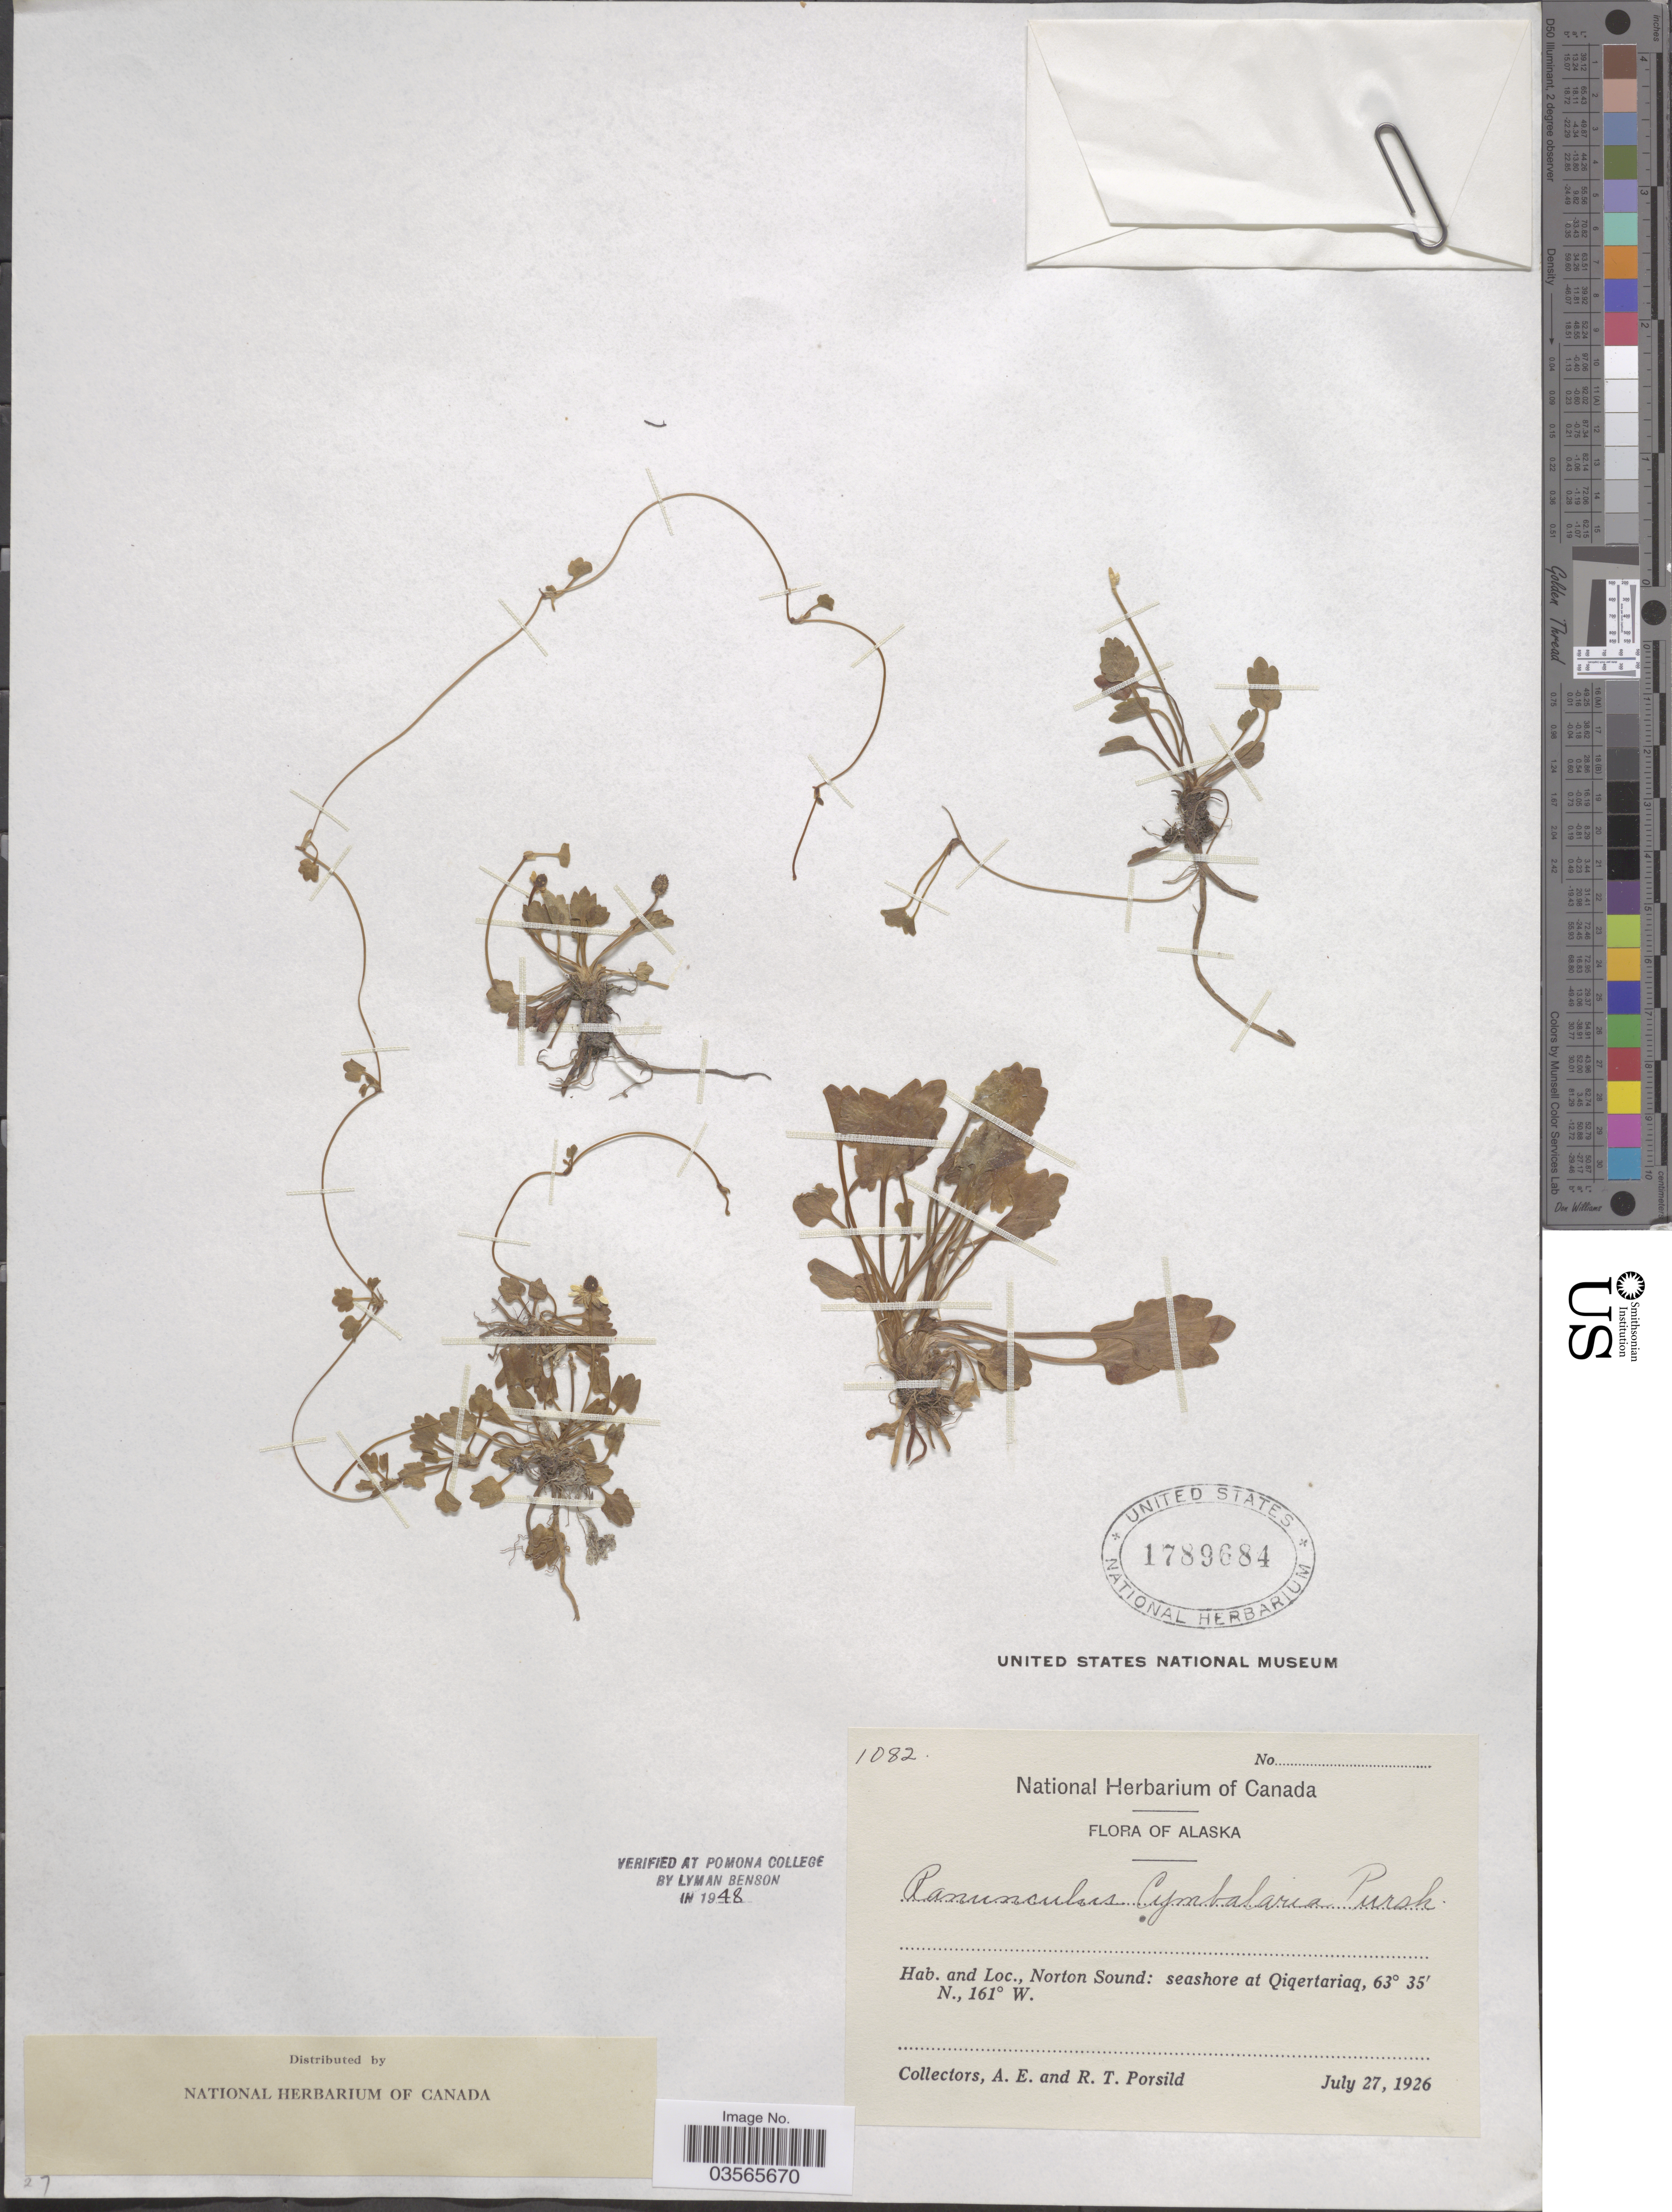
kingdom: Plantae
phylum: Tracheophyta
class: Magnoliopsida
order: Ranunculales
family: Ranunculaceae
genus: Halerpestes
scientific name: Halerpestes cymbalaria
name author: (Pursh) Greene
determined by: Strong, M. T., (US), Smithsonian Institution - National Museum of Natural History (UNITED STATES)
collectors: A. E. Porsild & R. T. Porsild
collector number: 1082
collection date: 1926-07-27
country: United States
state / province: Alaska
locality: Norton Sound: seashore at Qiqertariaq.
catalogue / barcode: US 1789684